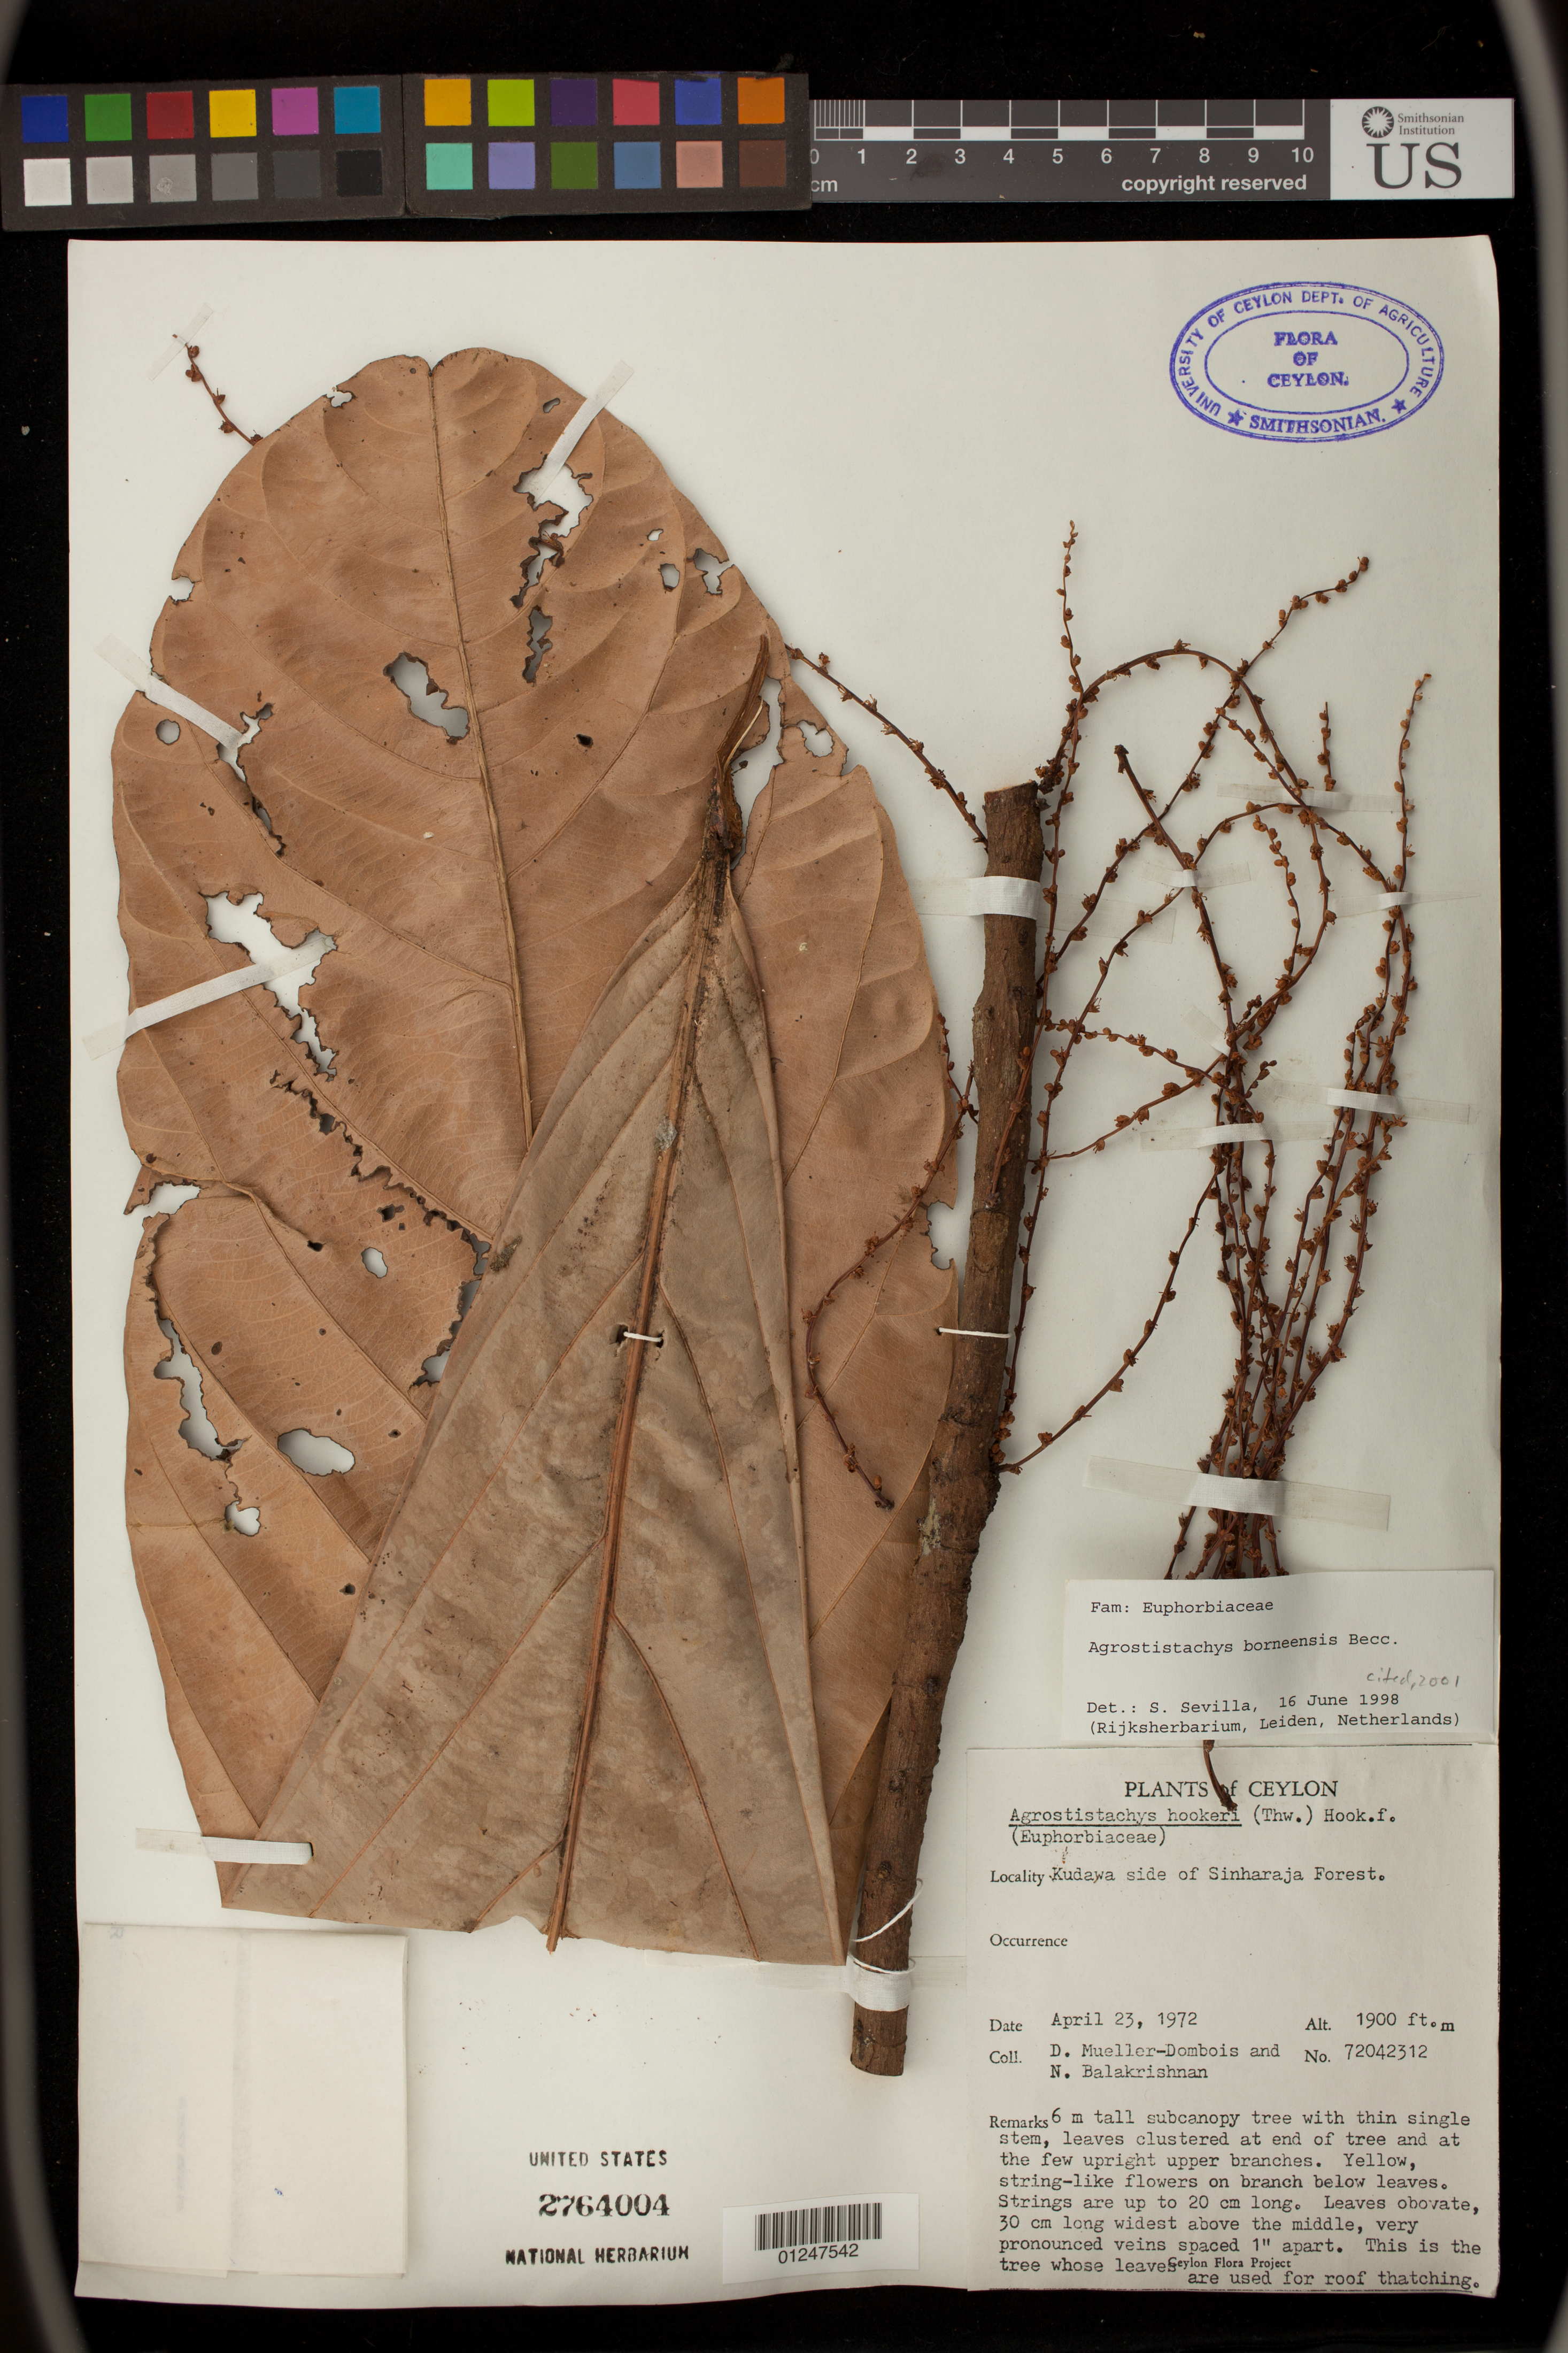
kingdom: Plantae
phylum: Tracheophyta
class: Magnoliopsida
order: Malpighiales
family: Euphorbiaceae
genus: Agrostistachys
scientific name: Agrostistachys borneensis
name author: Becc.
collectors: D. Mueller-Dombois & N. Balakrishnan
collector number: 72042312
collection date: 1972-04-23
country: Sri Lanka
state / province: Sabaragamuwa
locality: Kudawa side of Sinharaja Forest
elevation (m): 579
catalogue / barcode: US 2764004